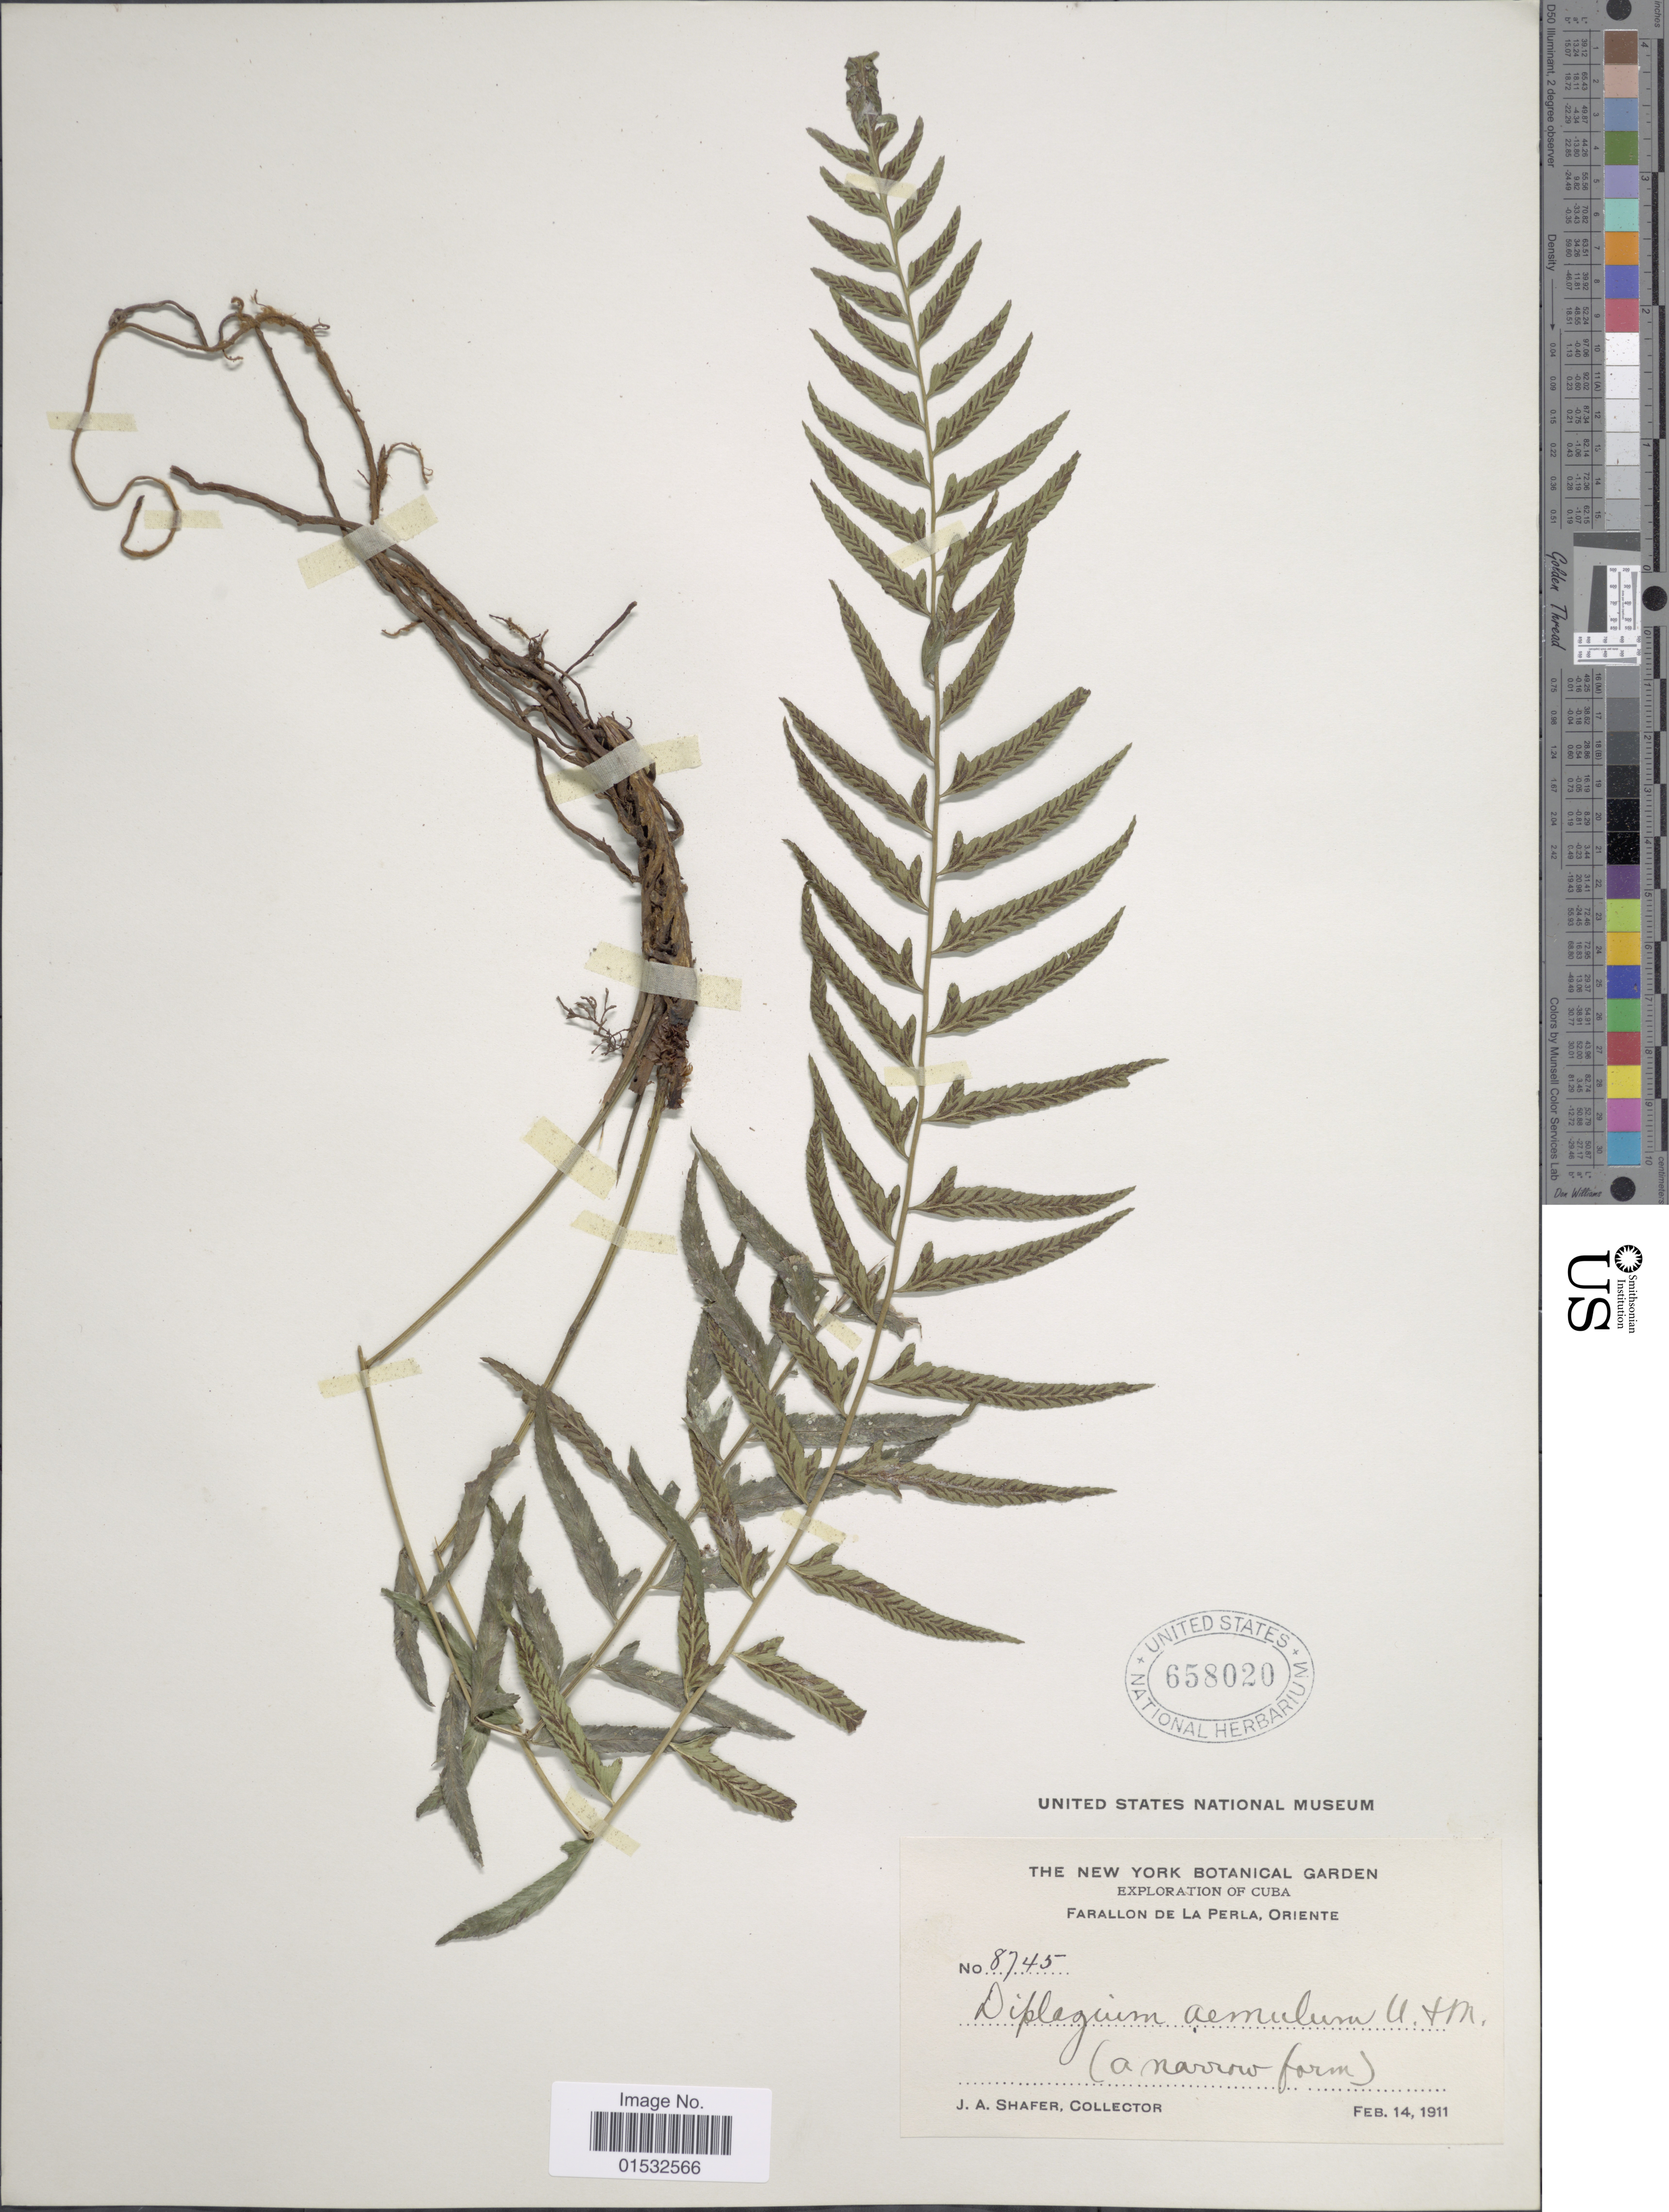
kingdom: Plantae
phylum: Tracheophyta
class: Polypodiopsida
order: Polypodiales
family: Athyriaceae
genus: Diplazium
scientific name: Diplazium unilobum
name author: (Poir.) Hieron.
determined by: Sánchez, C.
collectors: J. A. Shafer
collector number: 8745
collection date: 1911-02-14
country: Cuba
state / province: Oriente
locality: Farallon de La Perla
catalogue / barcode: US 658020